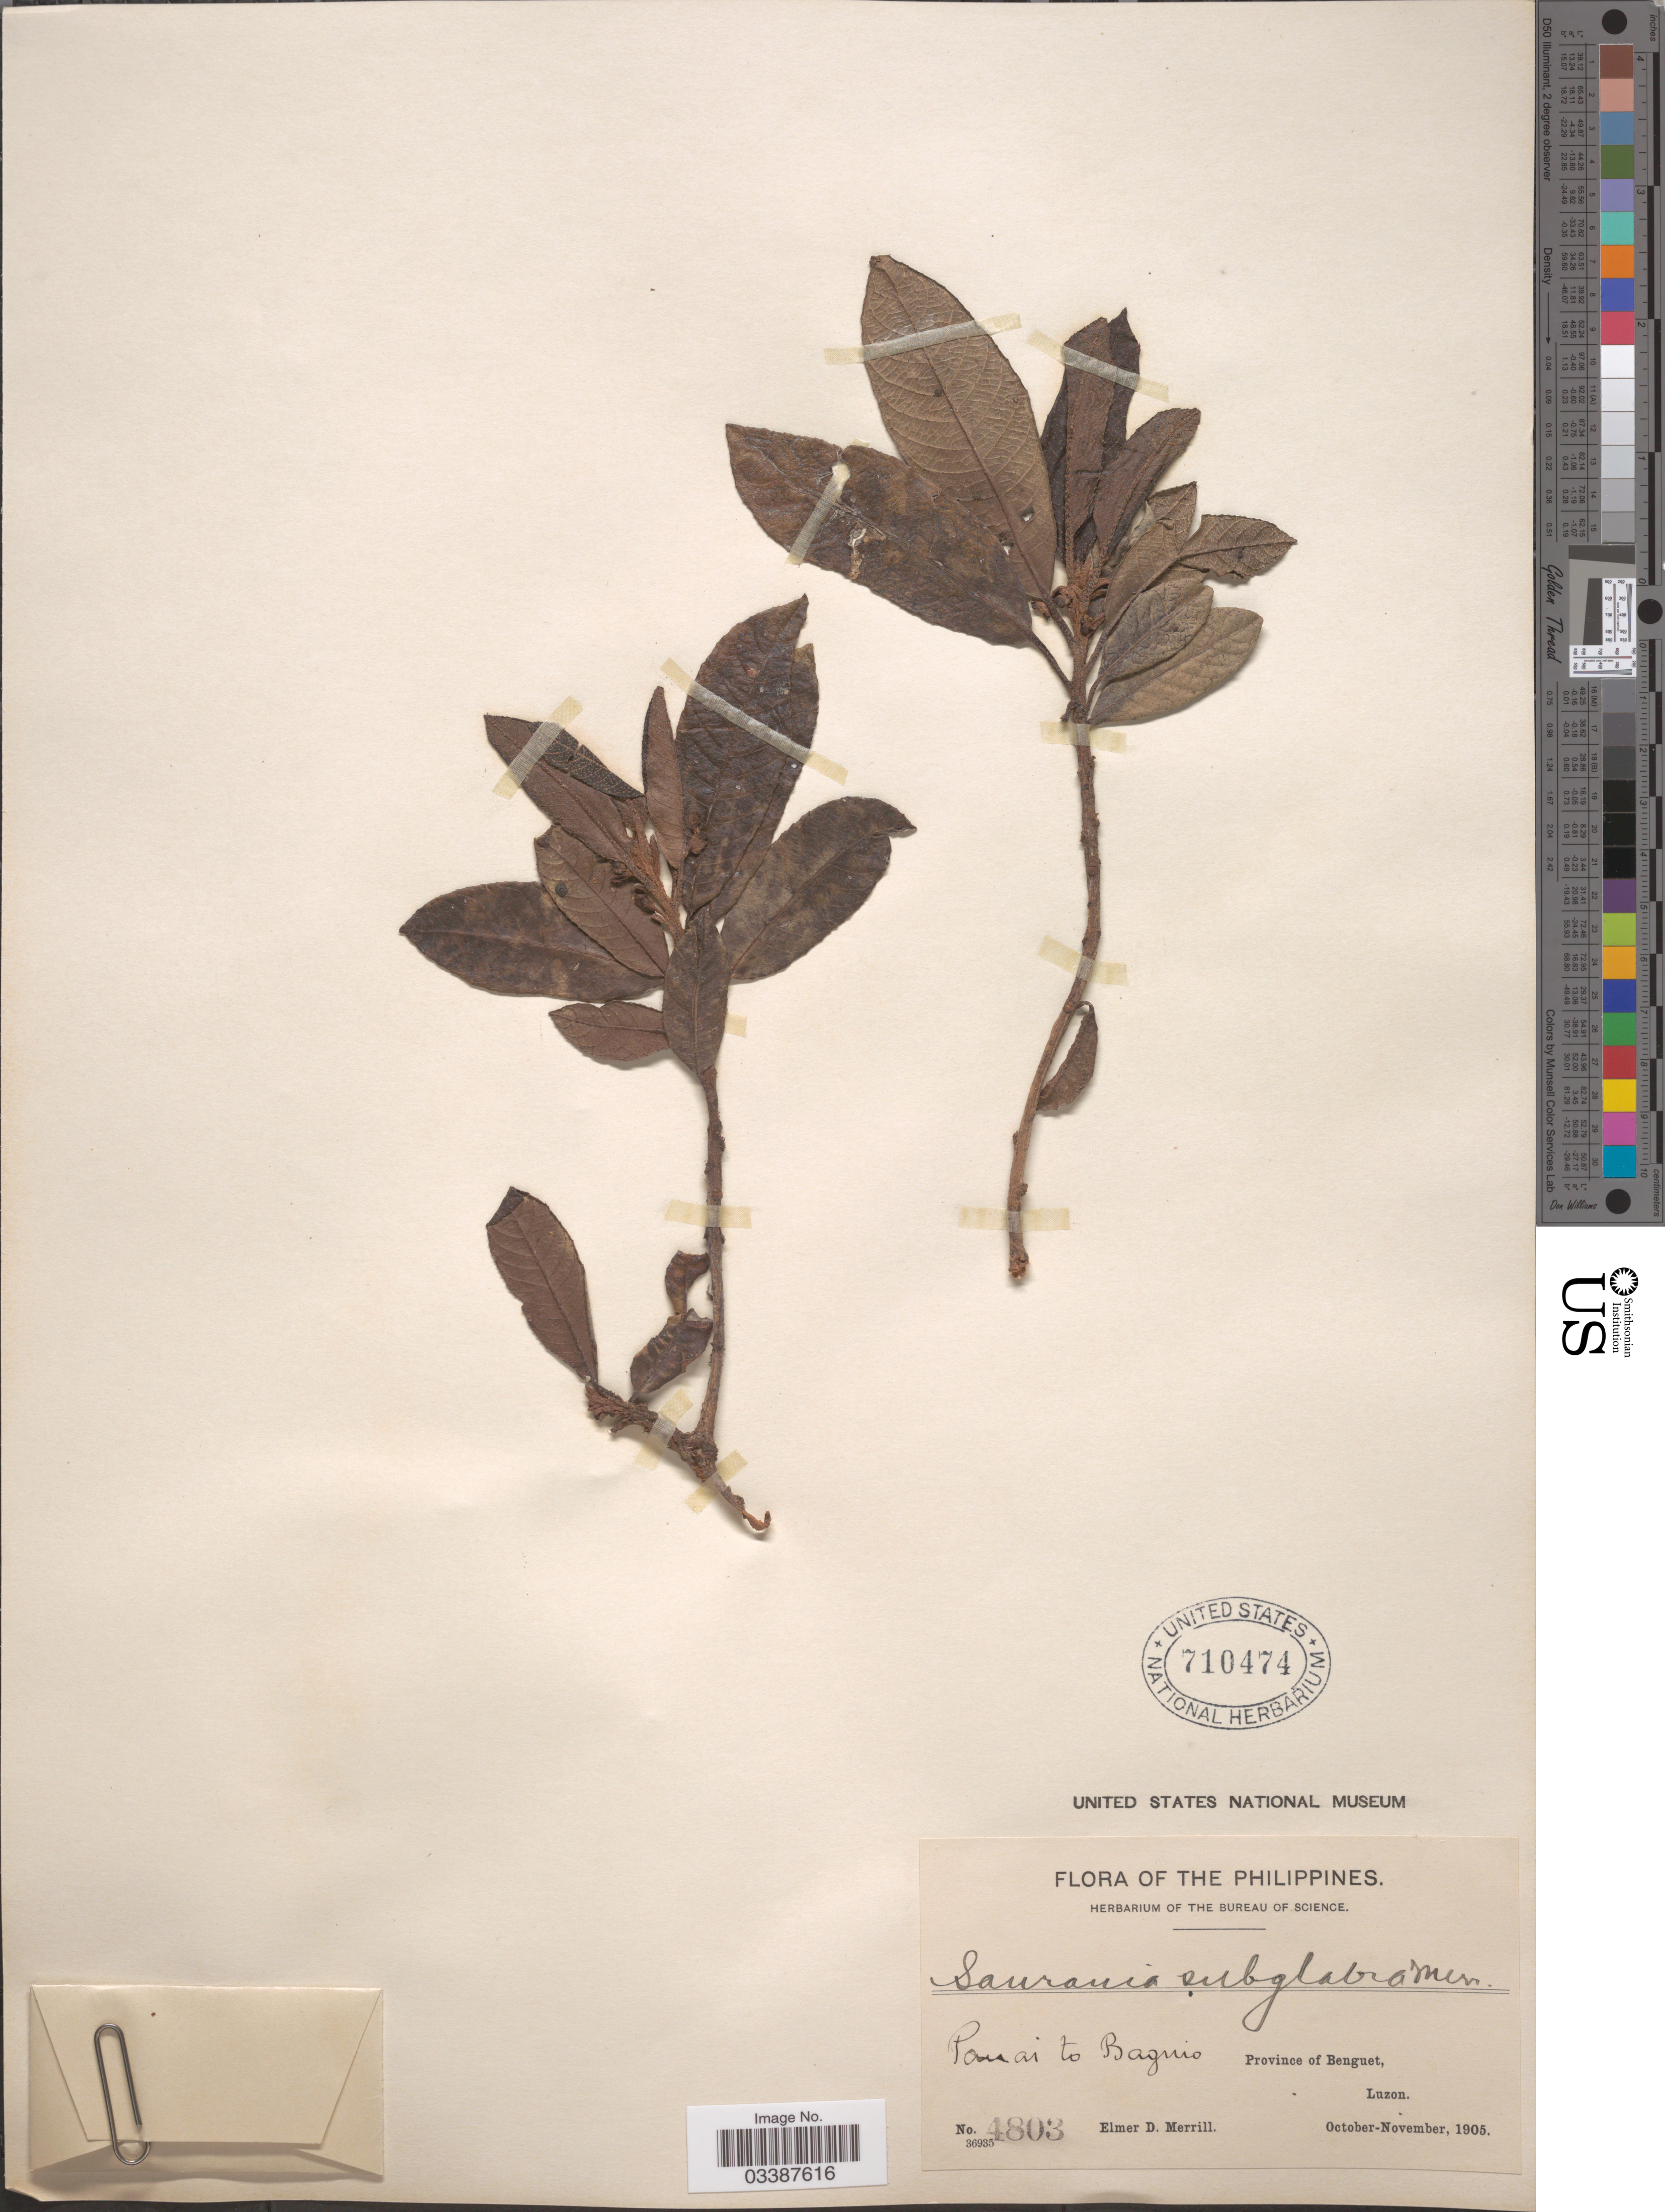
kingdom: Plantae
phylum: Tracheophyta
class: Magnoliopsida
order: Ericales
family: Actinidiaceae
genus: Saurauia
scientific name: Saurauia polysperma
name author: Merr.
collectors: E. D. Merrill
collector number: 4803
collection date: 1905-10/1905-11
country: Philippines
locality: Panai to Baguio, Province of Benguet, Luzon.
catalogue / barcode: US 710474